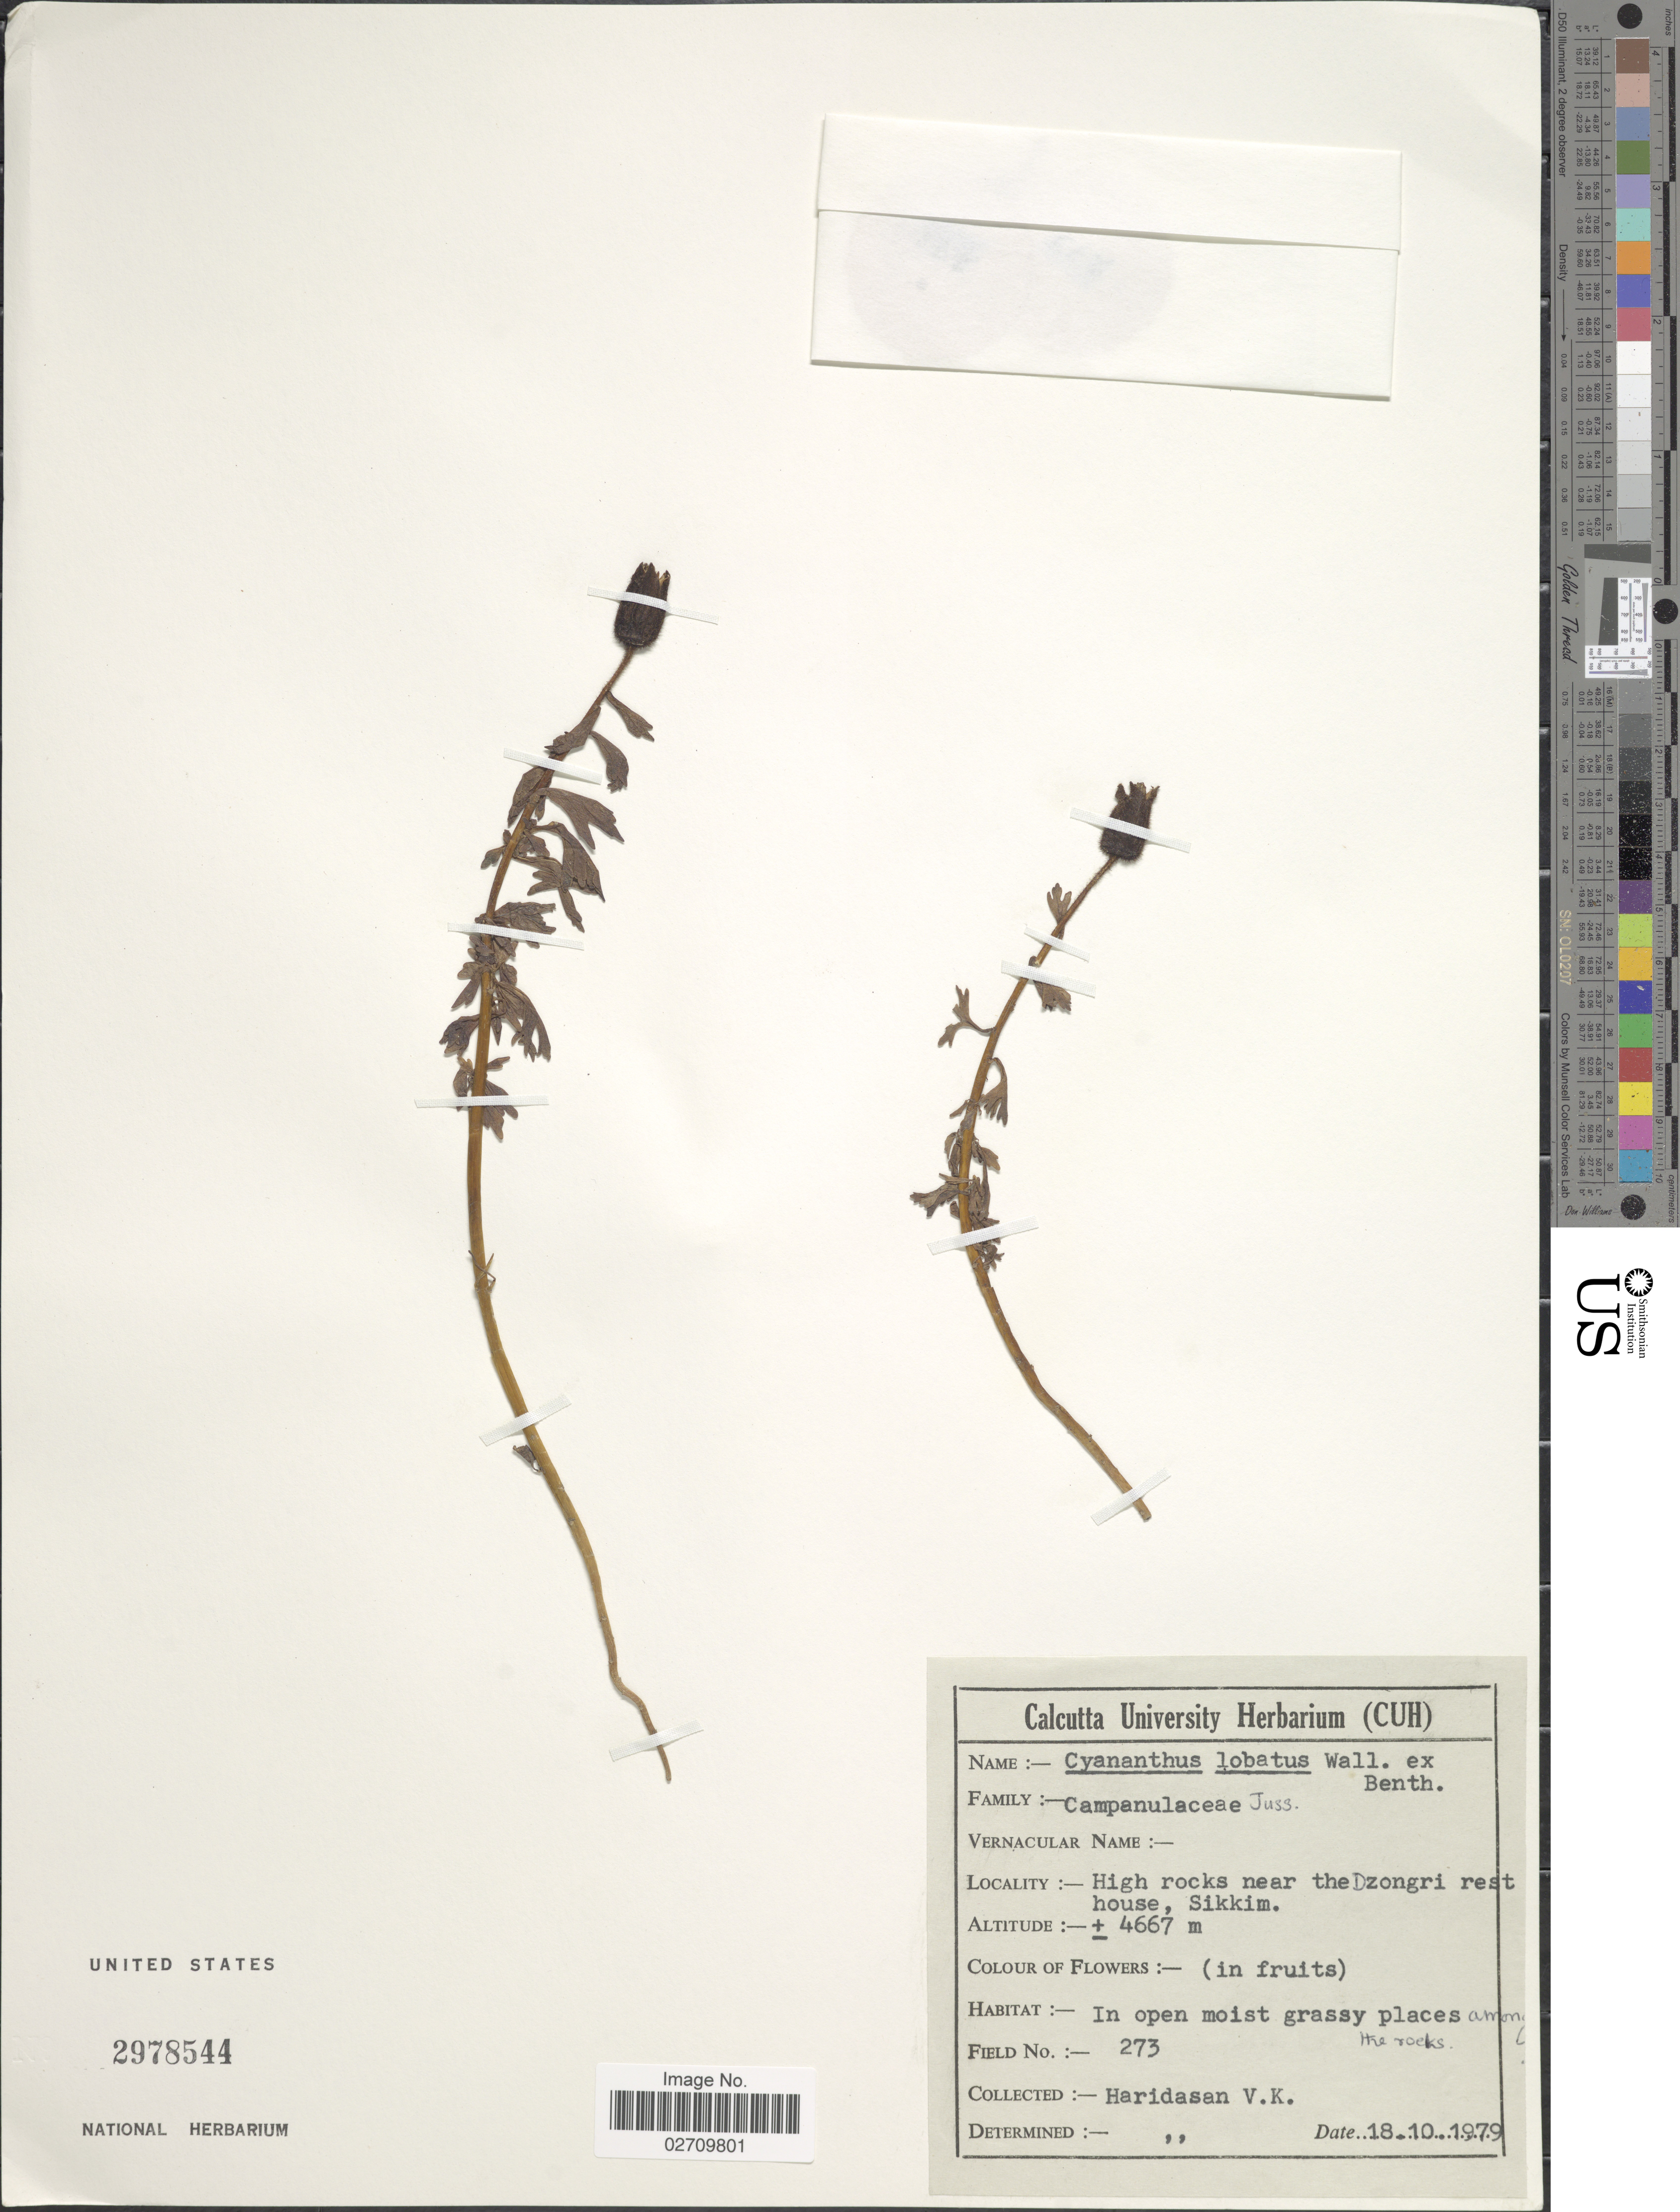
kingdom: Plantae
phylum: Tracheophyta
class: Magnoliopsida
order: Asterales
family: Campanulaceae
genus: Cyananthus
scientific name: Cyananthus lobatus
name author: Wall.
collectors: V. Haridasan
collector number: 273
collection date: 1979-10-18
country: India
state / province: Sikkim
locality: High rocks near the Dzongri rest house, Sikkim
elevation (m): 4667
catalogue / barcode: US 2978544